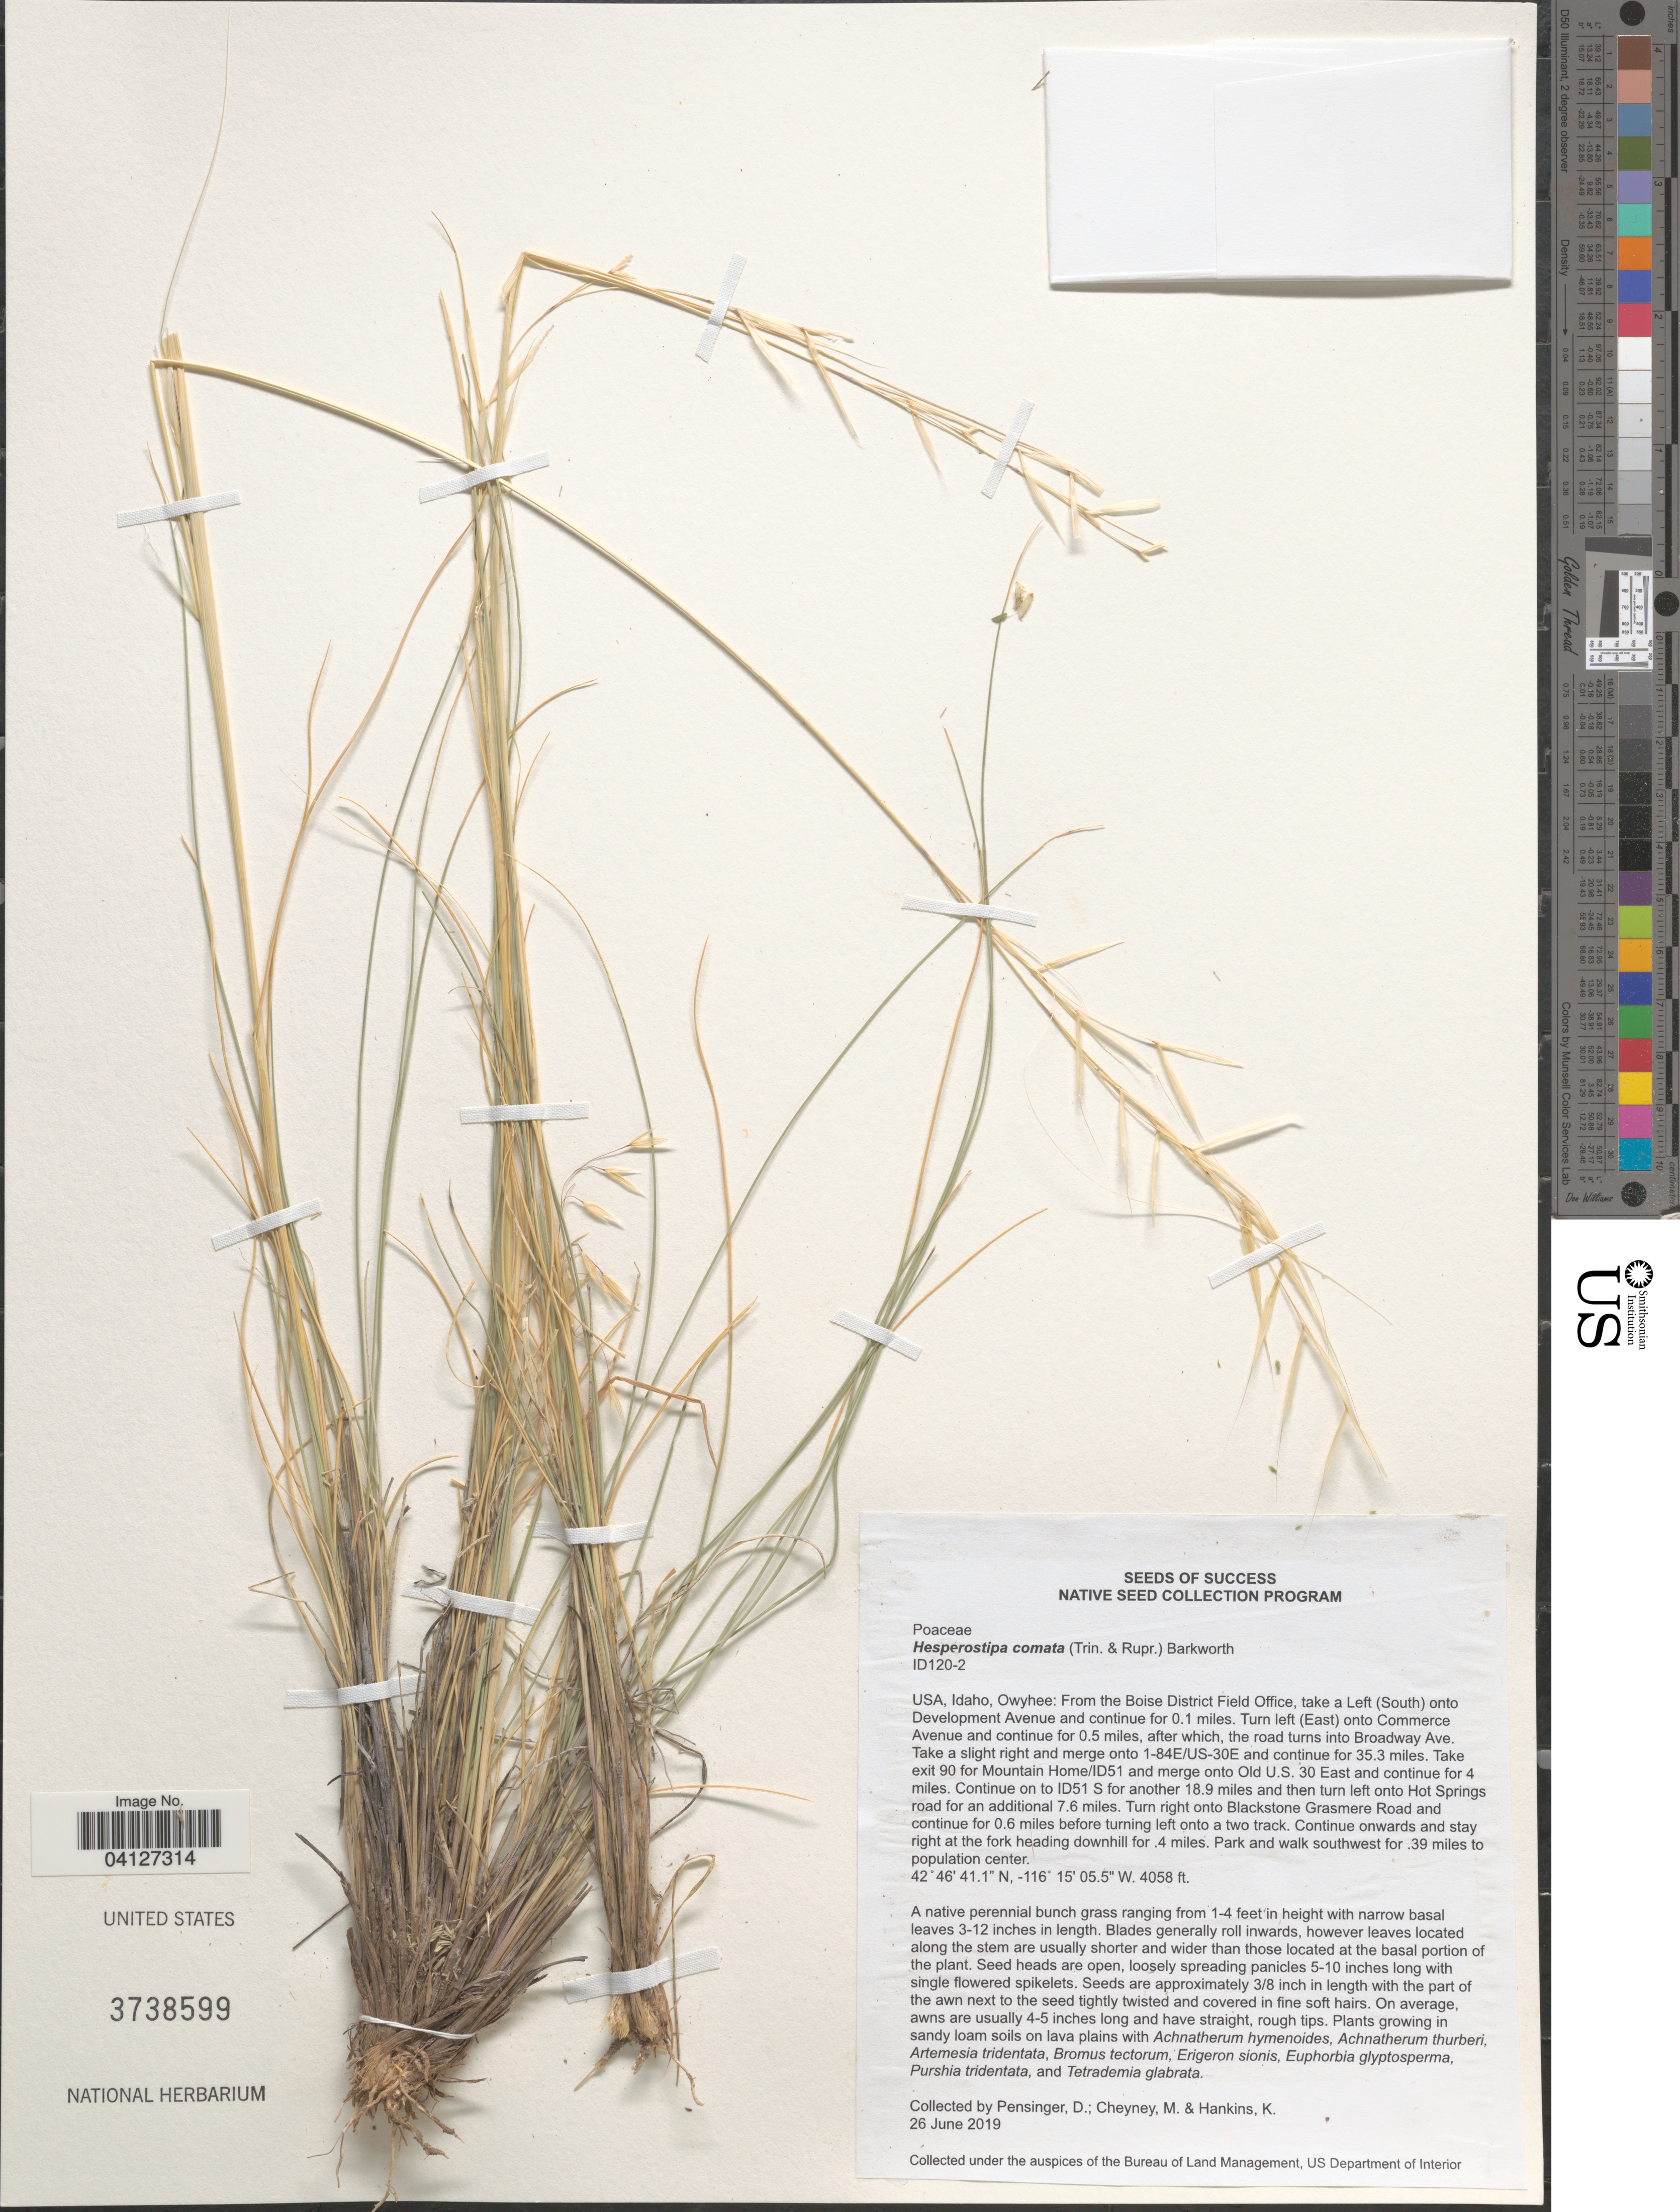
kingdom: Plantae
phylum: Tracheophyta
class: Liliopsida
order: Poales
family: Poaceae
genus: Hesperostipa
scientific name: Hesperostipa comata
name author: (Trin. & Rupr.) Barkworth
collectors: D. Pensinger, M. Cheyney & K. Hankins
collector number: ID120-2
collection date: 2019-02-26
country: United States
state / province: Idaho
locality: Owyhee: From the Boise District Field Office, take a Left (South) onto Development Avenue and continue for 0.1 miles. Turn left (East) onto Commerce Abvenue and continue for 0.5 miles, after which, the road turns Broadway Ave. Take a slight right and mer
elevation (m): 1237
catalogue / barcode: US 3738599